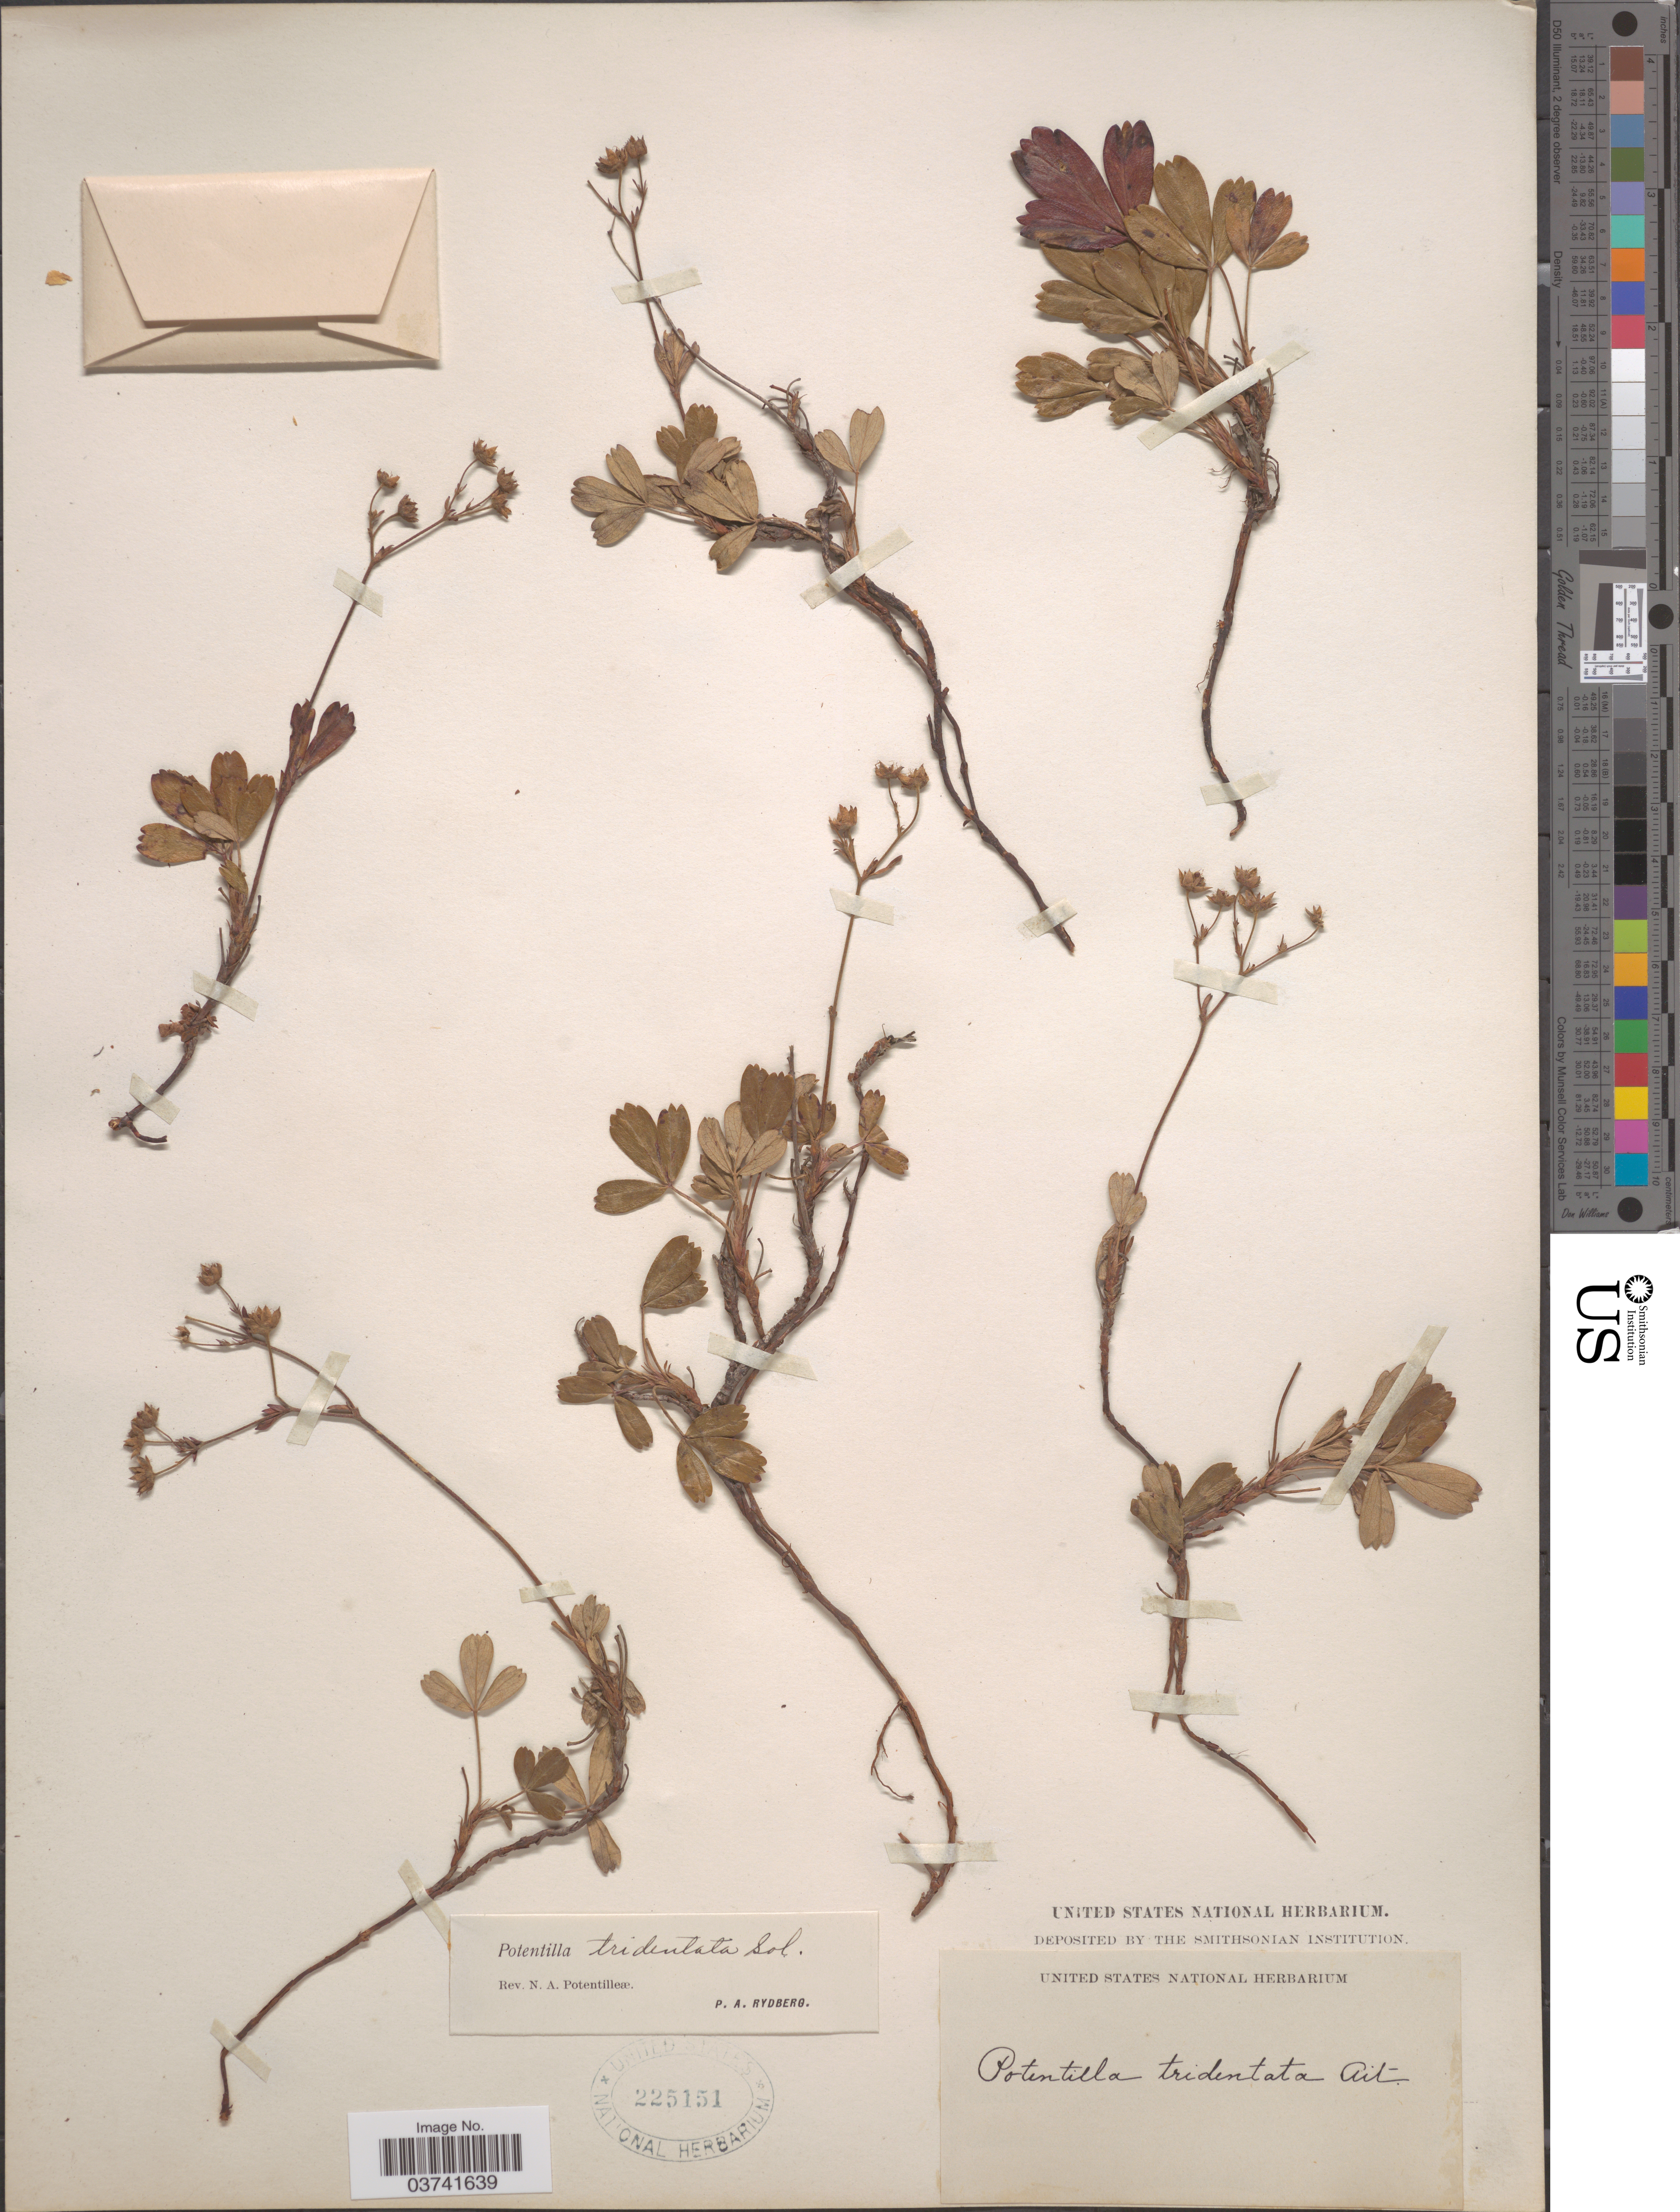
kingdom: Plantae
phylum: Tracheophyta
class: Magnoliopsida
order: Rosales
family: Rosaceae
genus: Potentilla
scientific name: Potentilla tridentata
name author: Aiton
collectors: ex herb. United States National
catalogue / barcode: US 225151